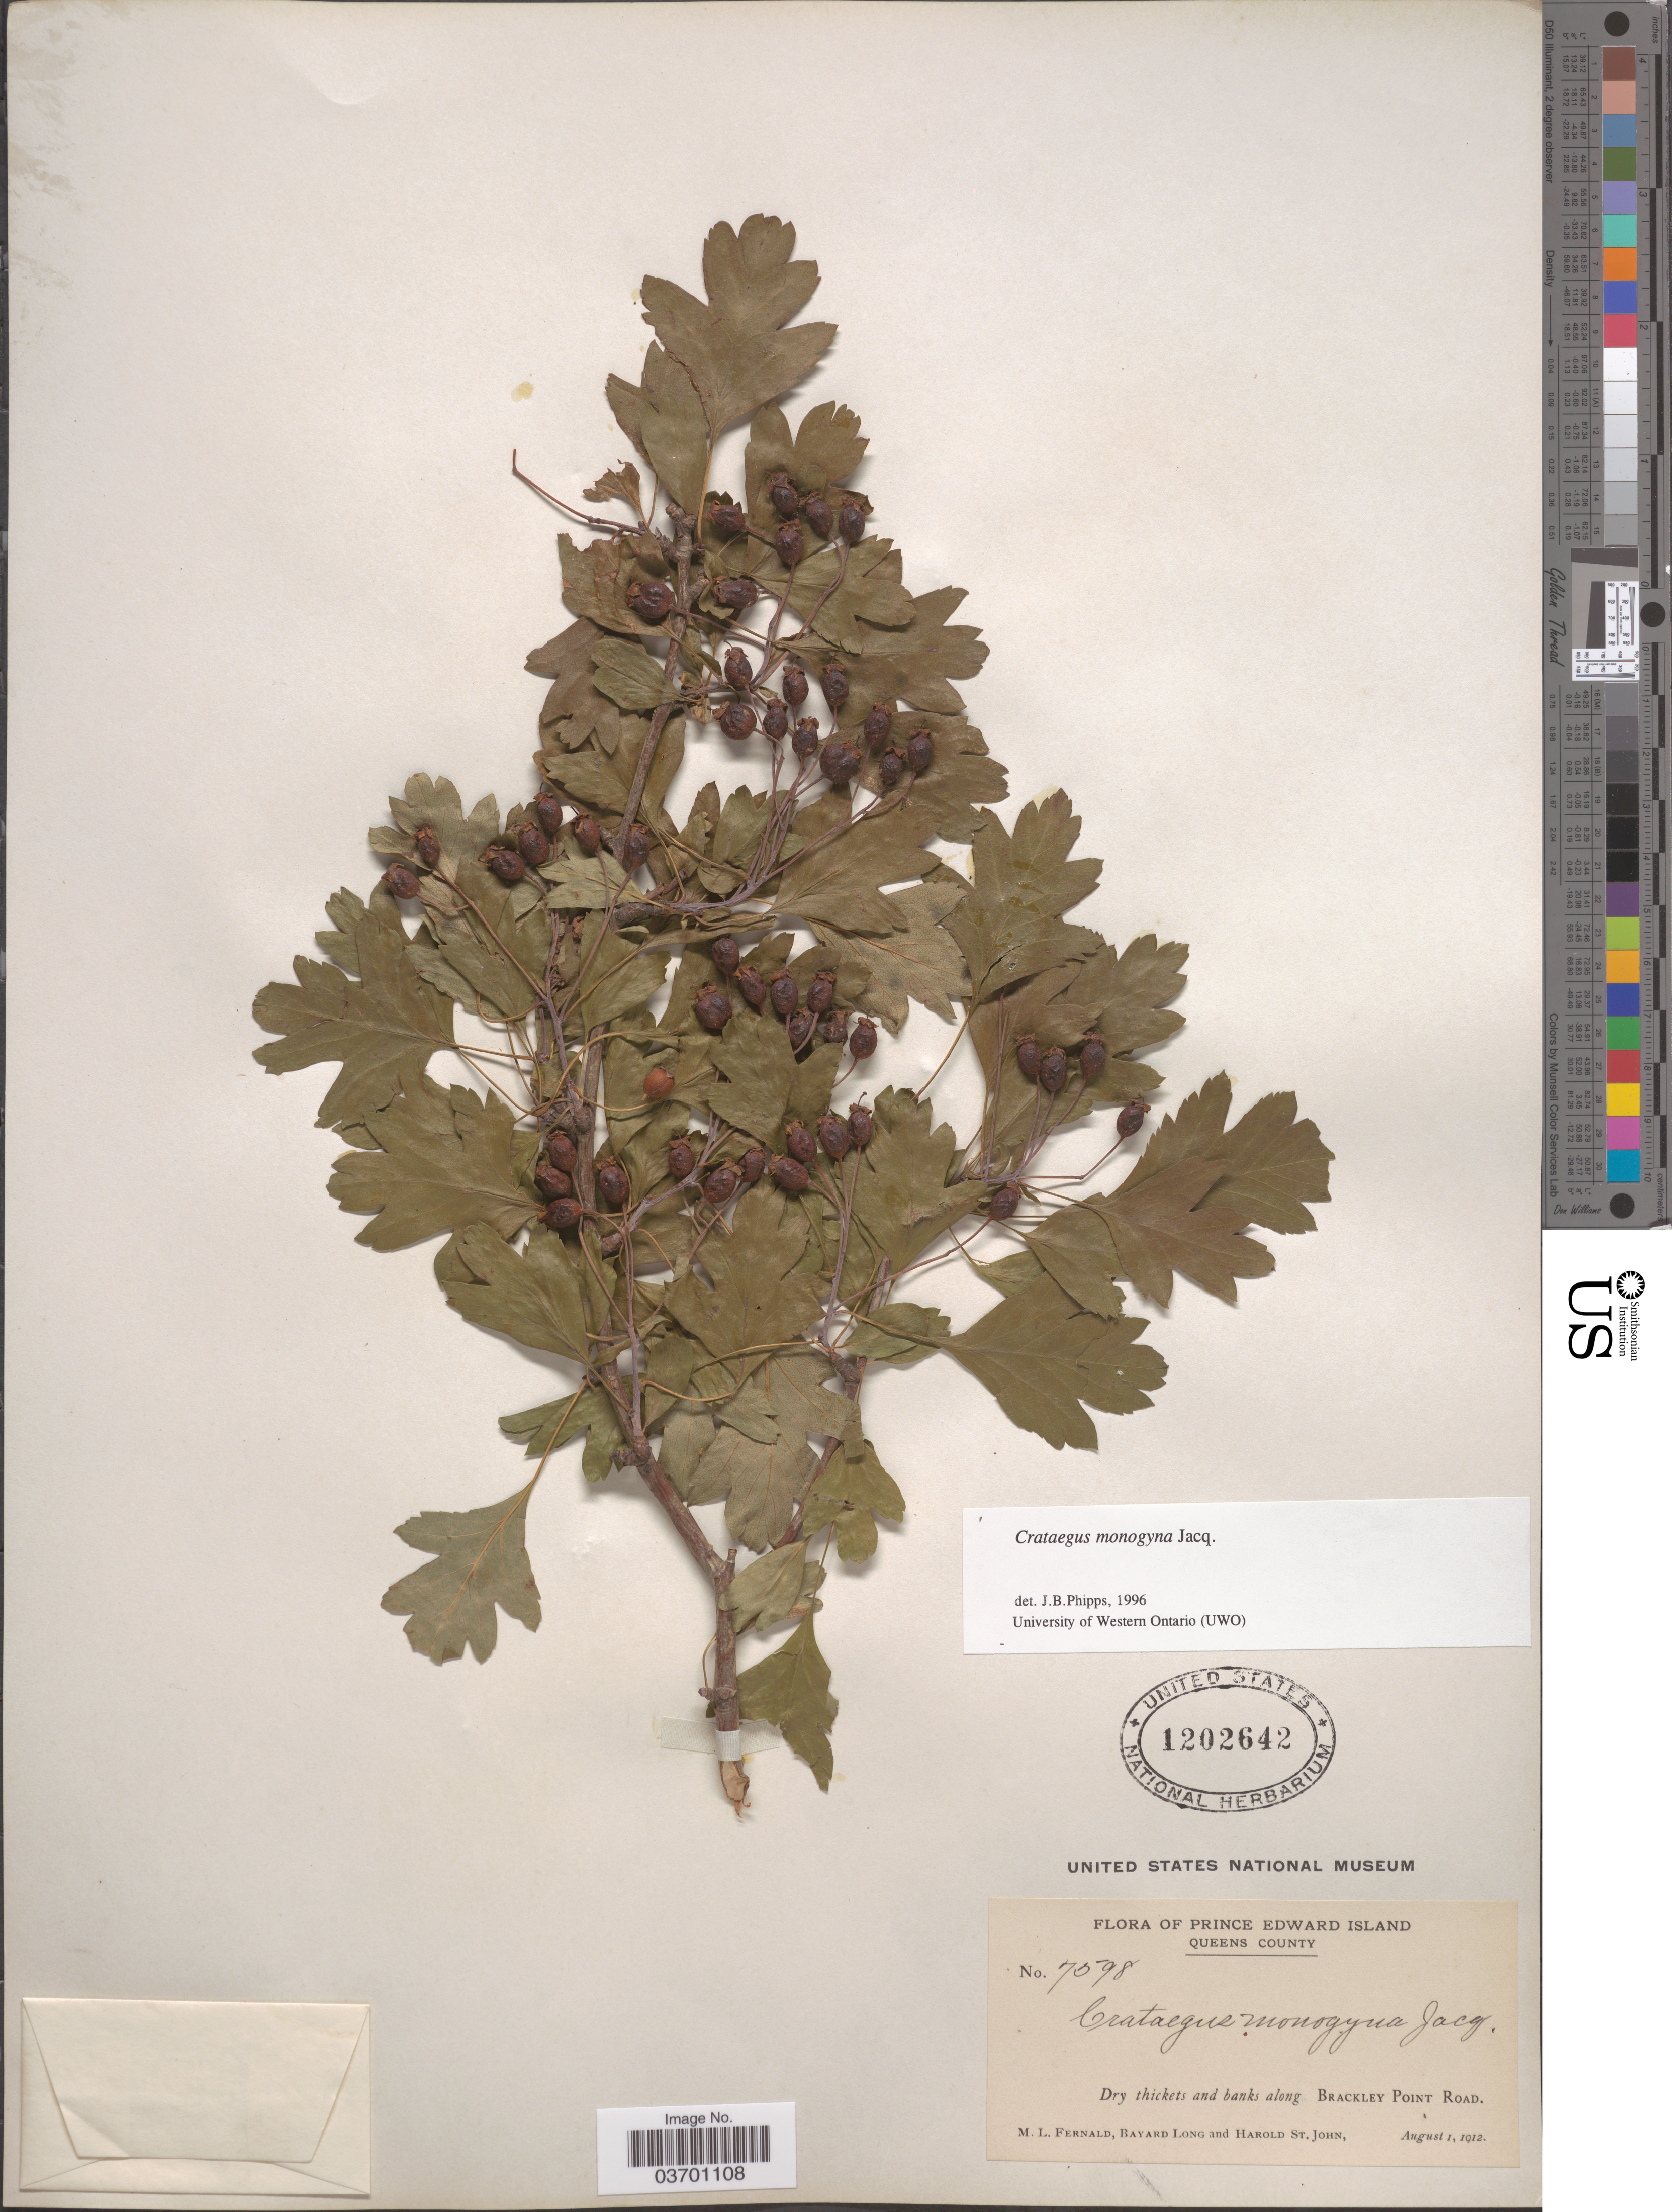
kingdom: Plantae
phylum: Tracheophyta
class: Magnoliopsida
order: Rosales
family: Rosaceae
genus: Crataegus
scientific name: Crataegus monogyna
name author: Lindin.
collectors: M. L. Fernald, B. Long & H. St. John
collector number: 7598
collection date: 1912-08-01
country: Canada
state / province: Prince Edward Island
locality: Queens County. Along Brackley Point Road.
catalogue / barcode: US 1202642